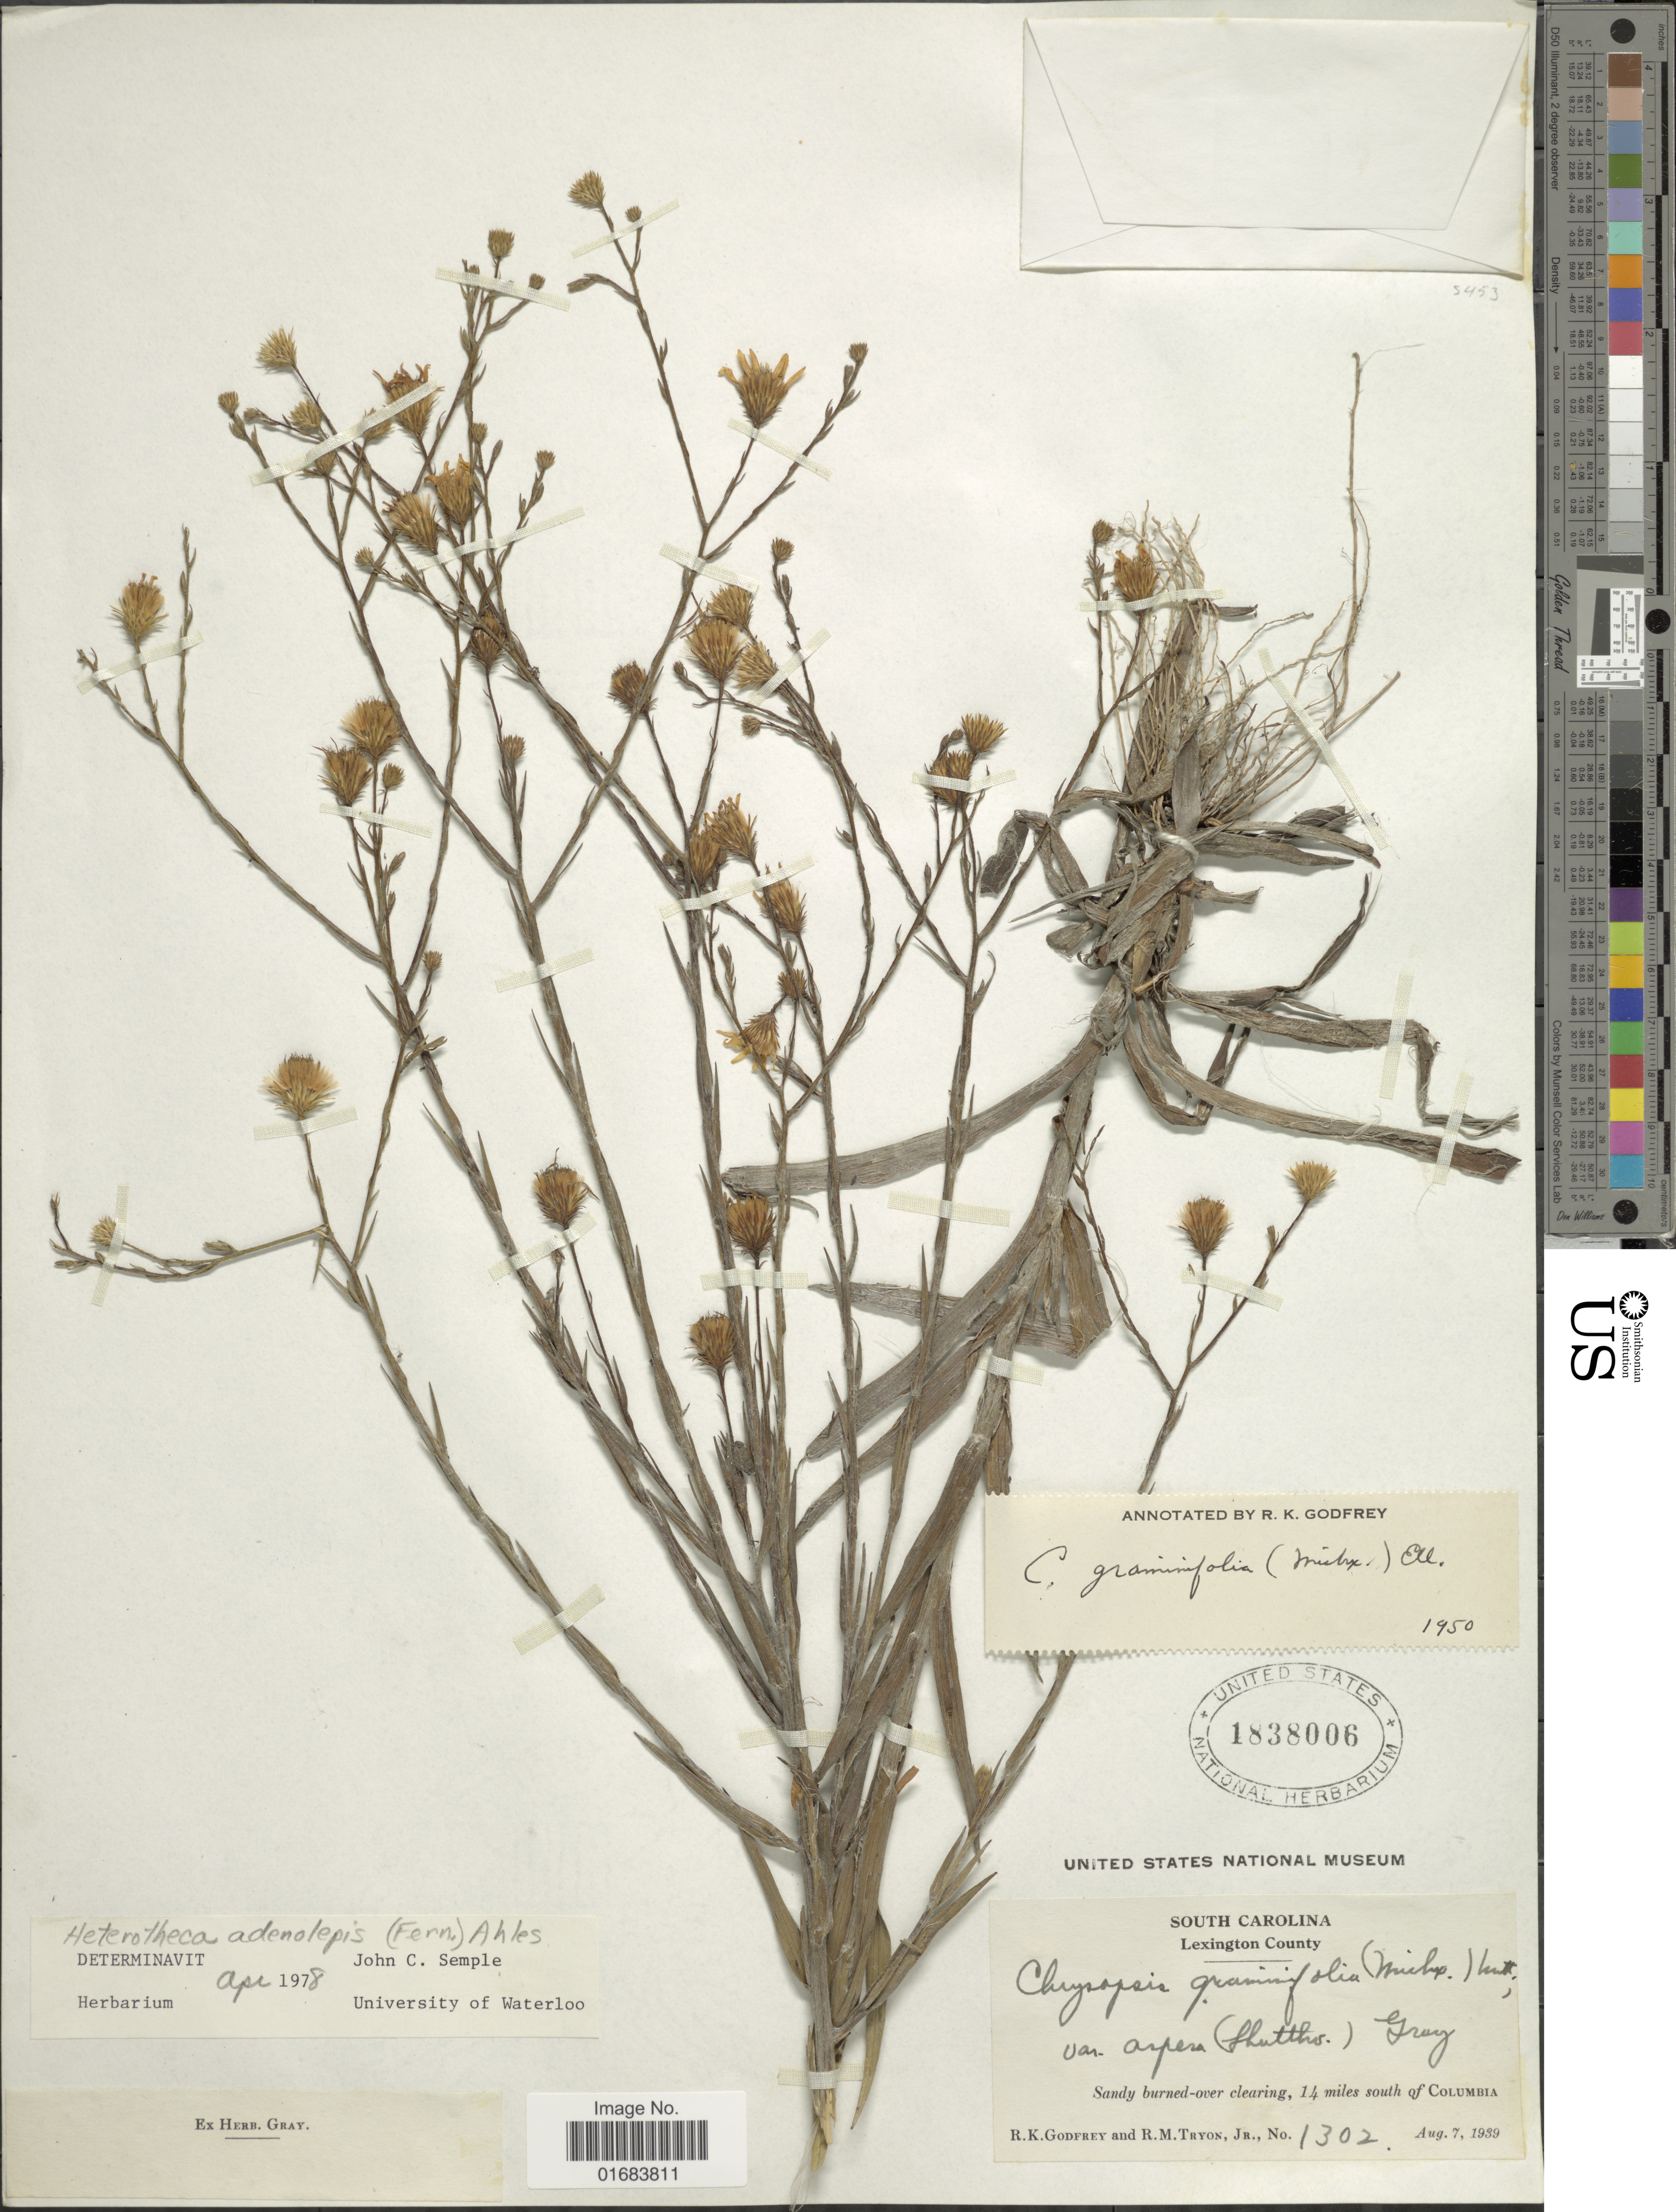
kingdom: Plantae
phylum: Tracheophyta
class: Magnoliopsida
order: Asterales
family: Asteraceae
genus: Pityopsis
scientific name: Pityopsis adenolepis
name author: (Fernald) Semple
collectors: R. K. Godfrey & R. M. Tryon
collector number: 1302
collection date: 1939-08-07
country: United States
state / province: South Carolina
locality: Lexington County, 14 miles south of Columbia.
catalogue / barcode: US 1838006